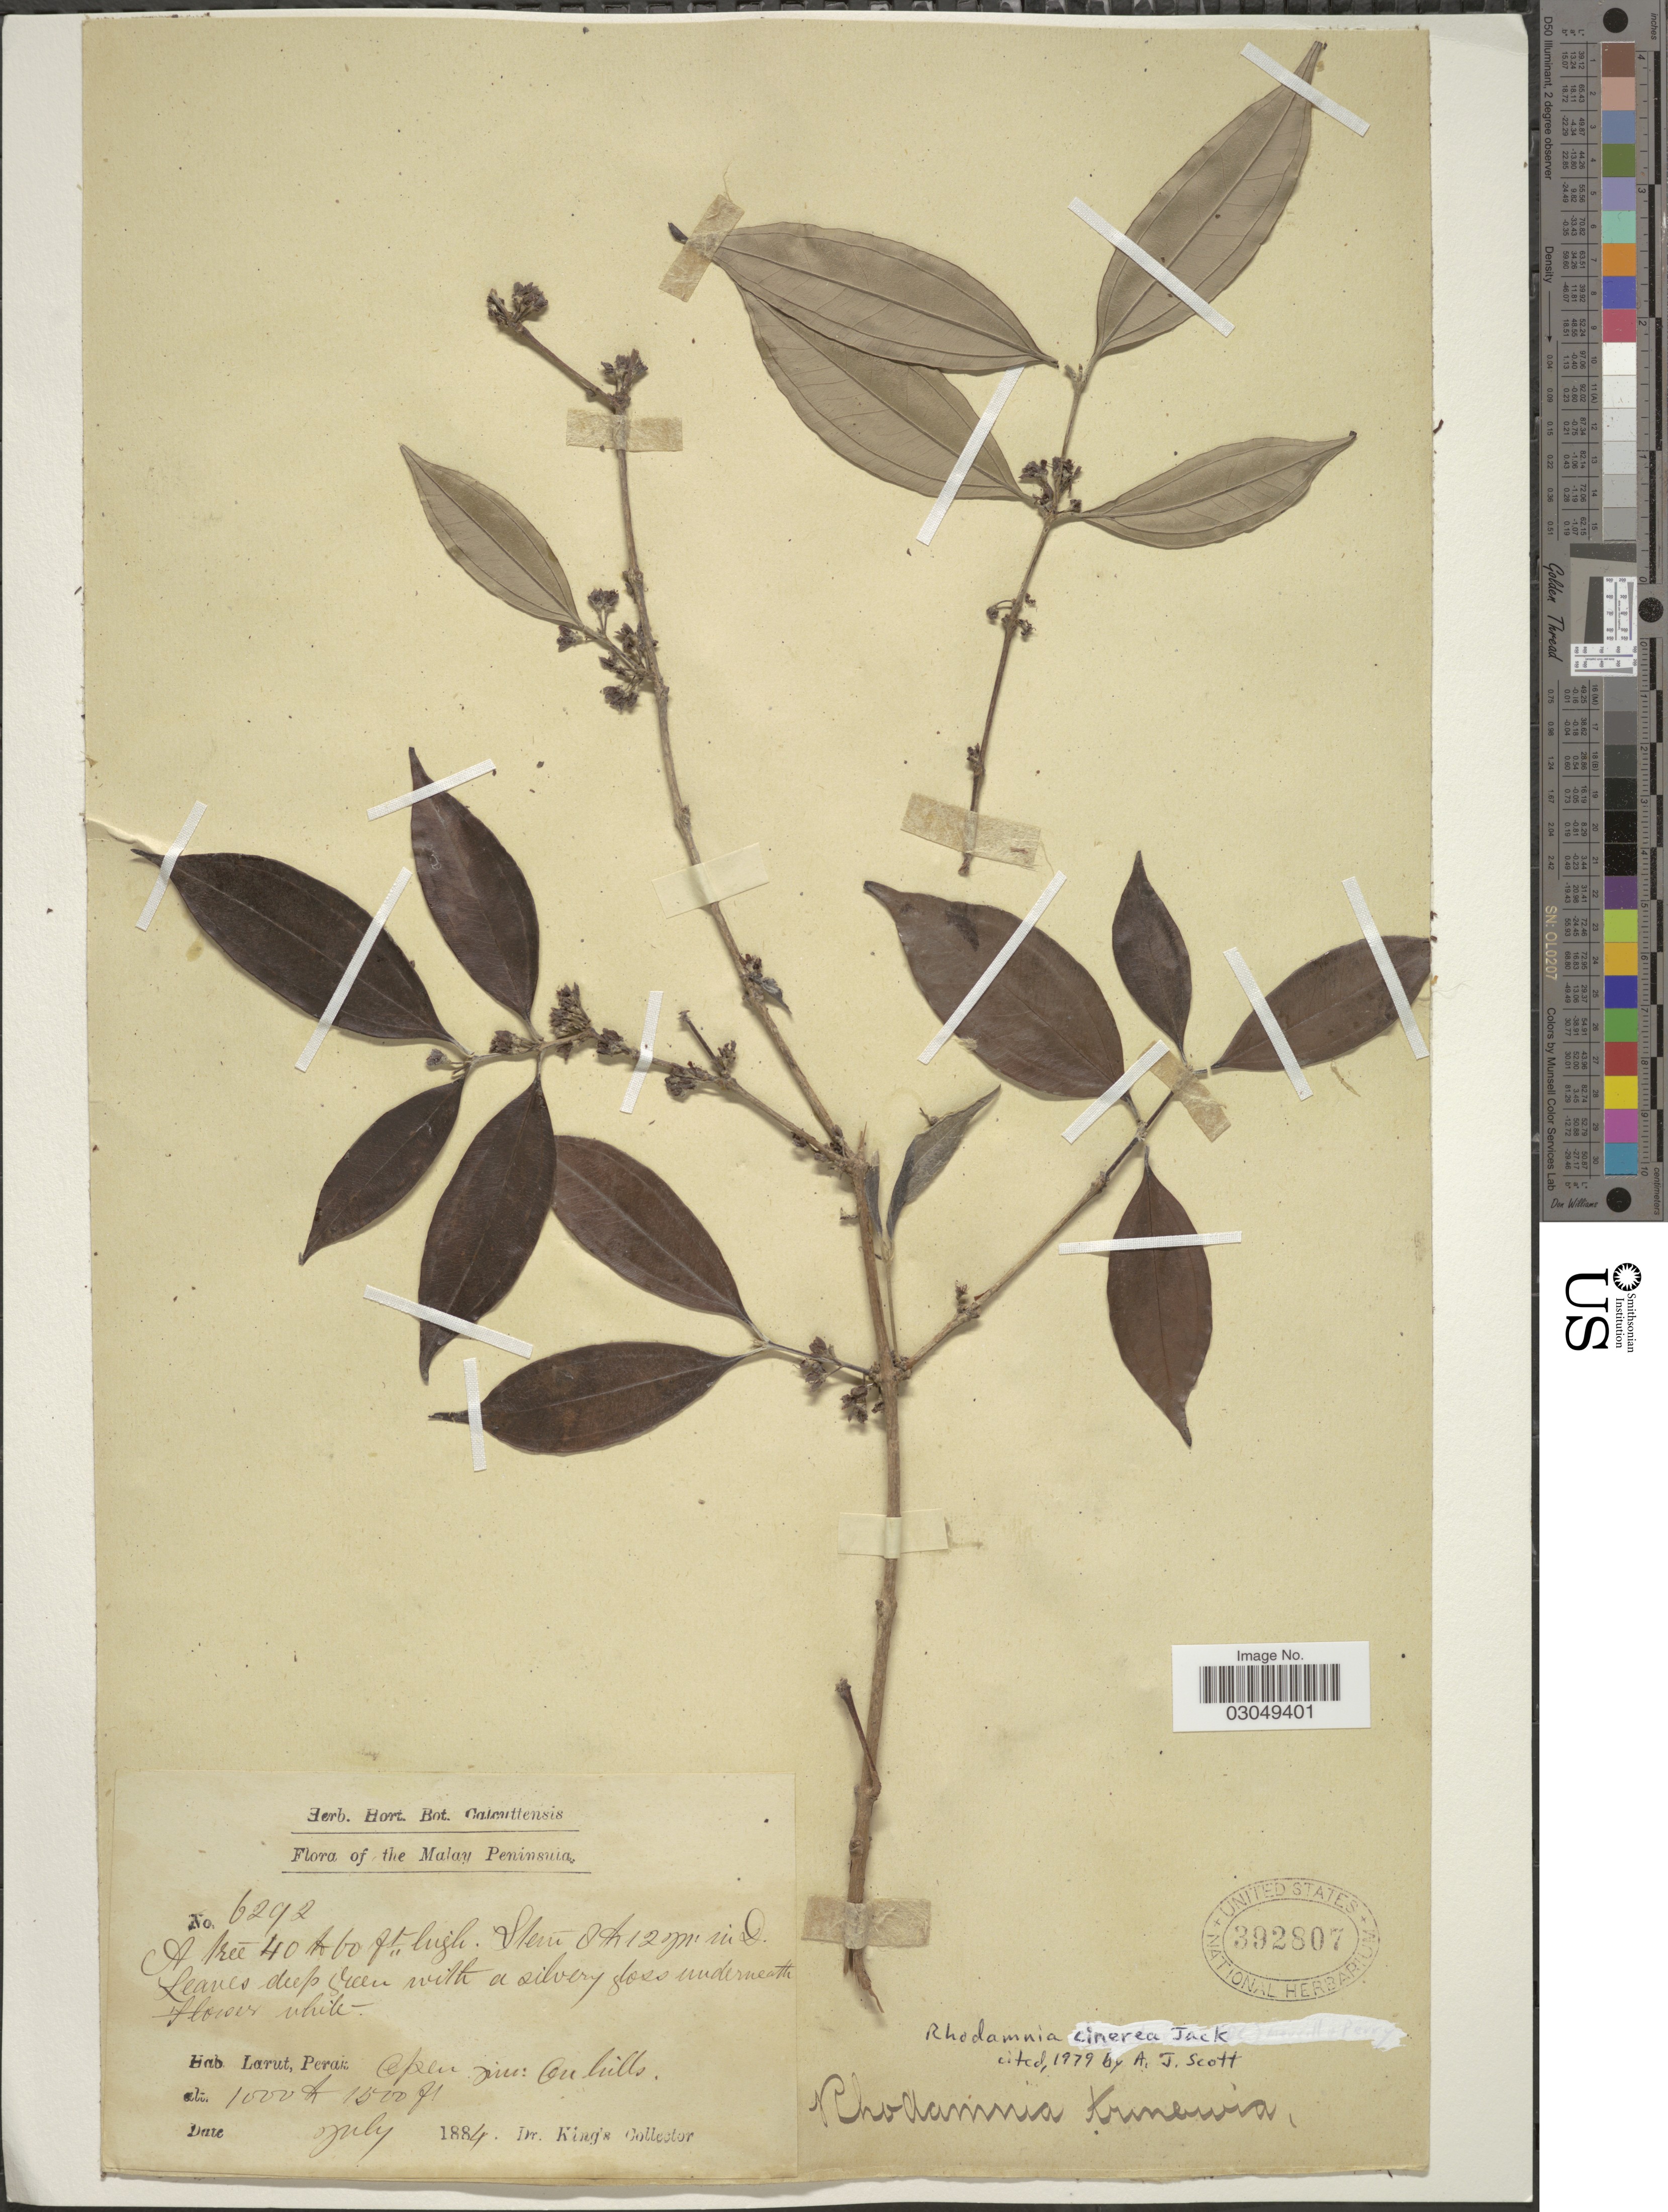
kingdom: Plantae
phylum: Tracheophyta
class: Magnoliopsida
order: Myrtales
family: Myrtaceae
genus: Rhodamnia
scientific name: Rhodamnia cinerea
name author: Jack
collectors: Dr. King's collector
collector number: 6292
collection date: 1884-07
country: Malaysia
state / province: Perak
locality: Malay Peninsula. Larut, Open [illegible text]: On hills.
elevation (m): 305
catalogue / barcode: US 392807